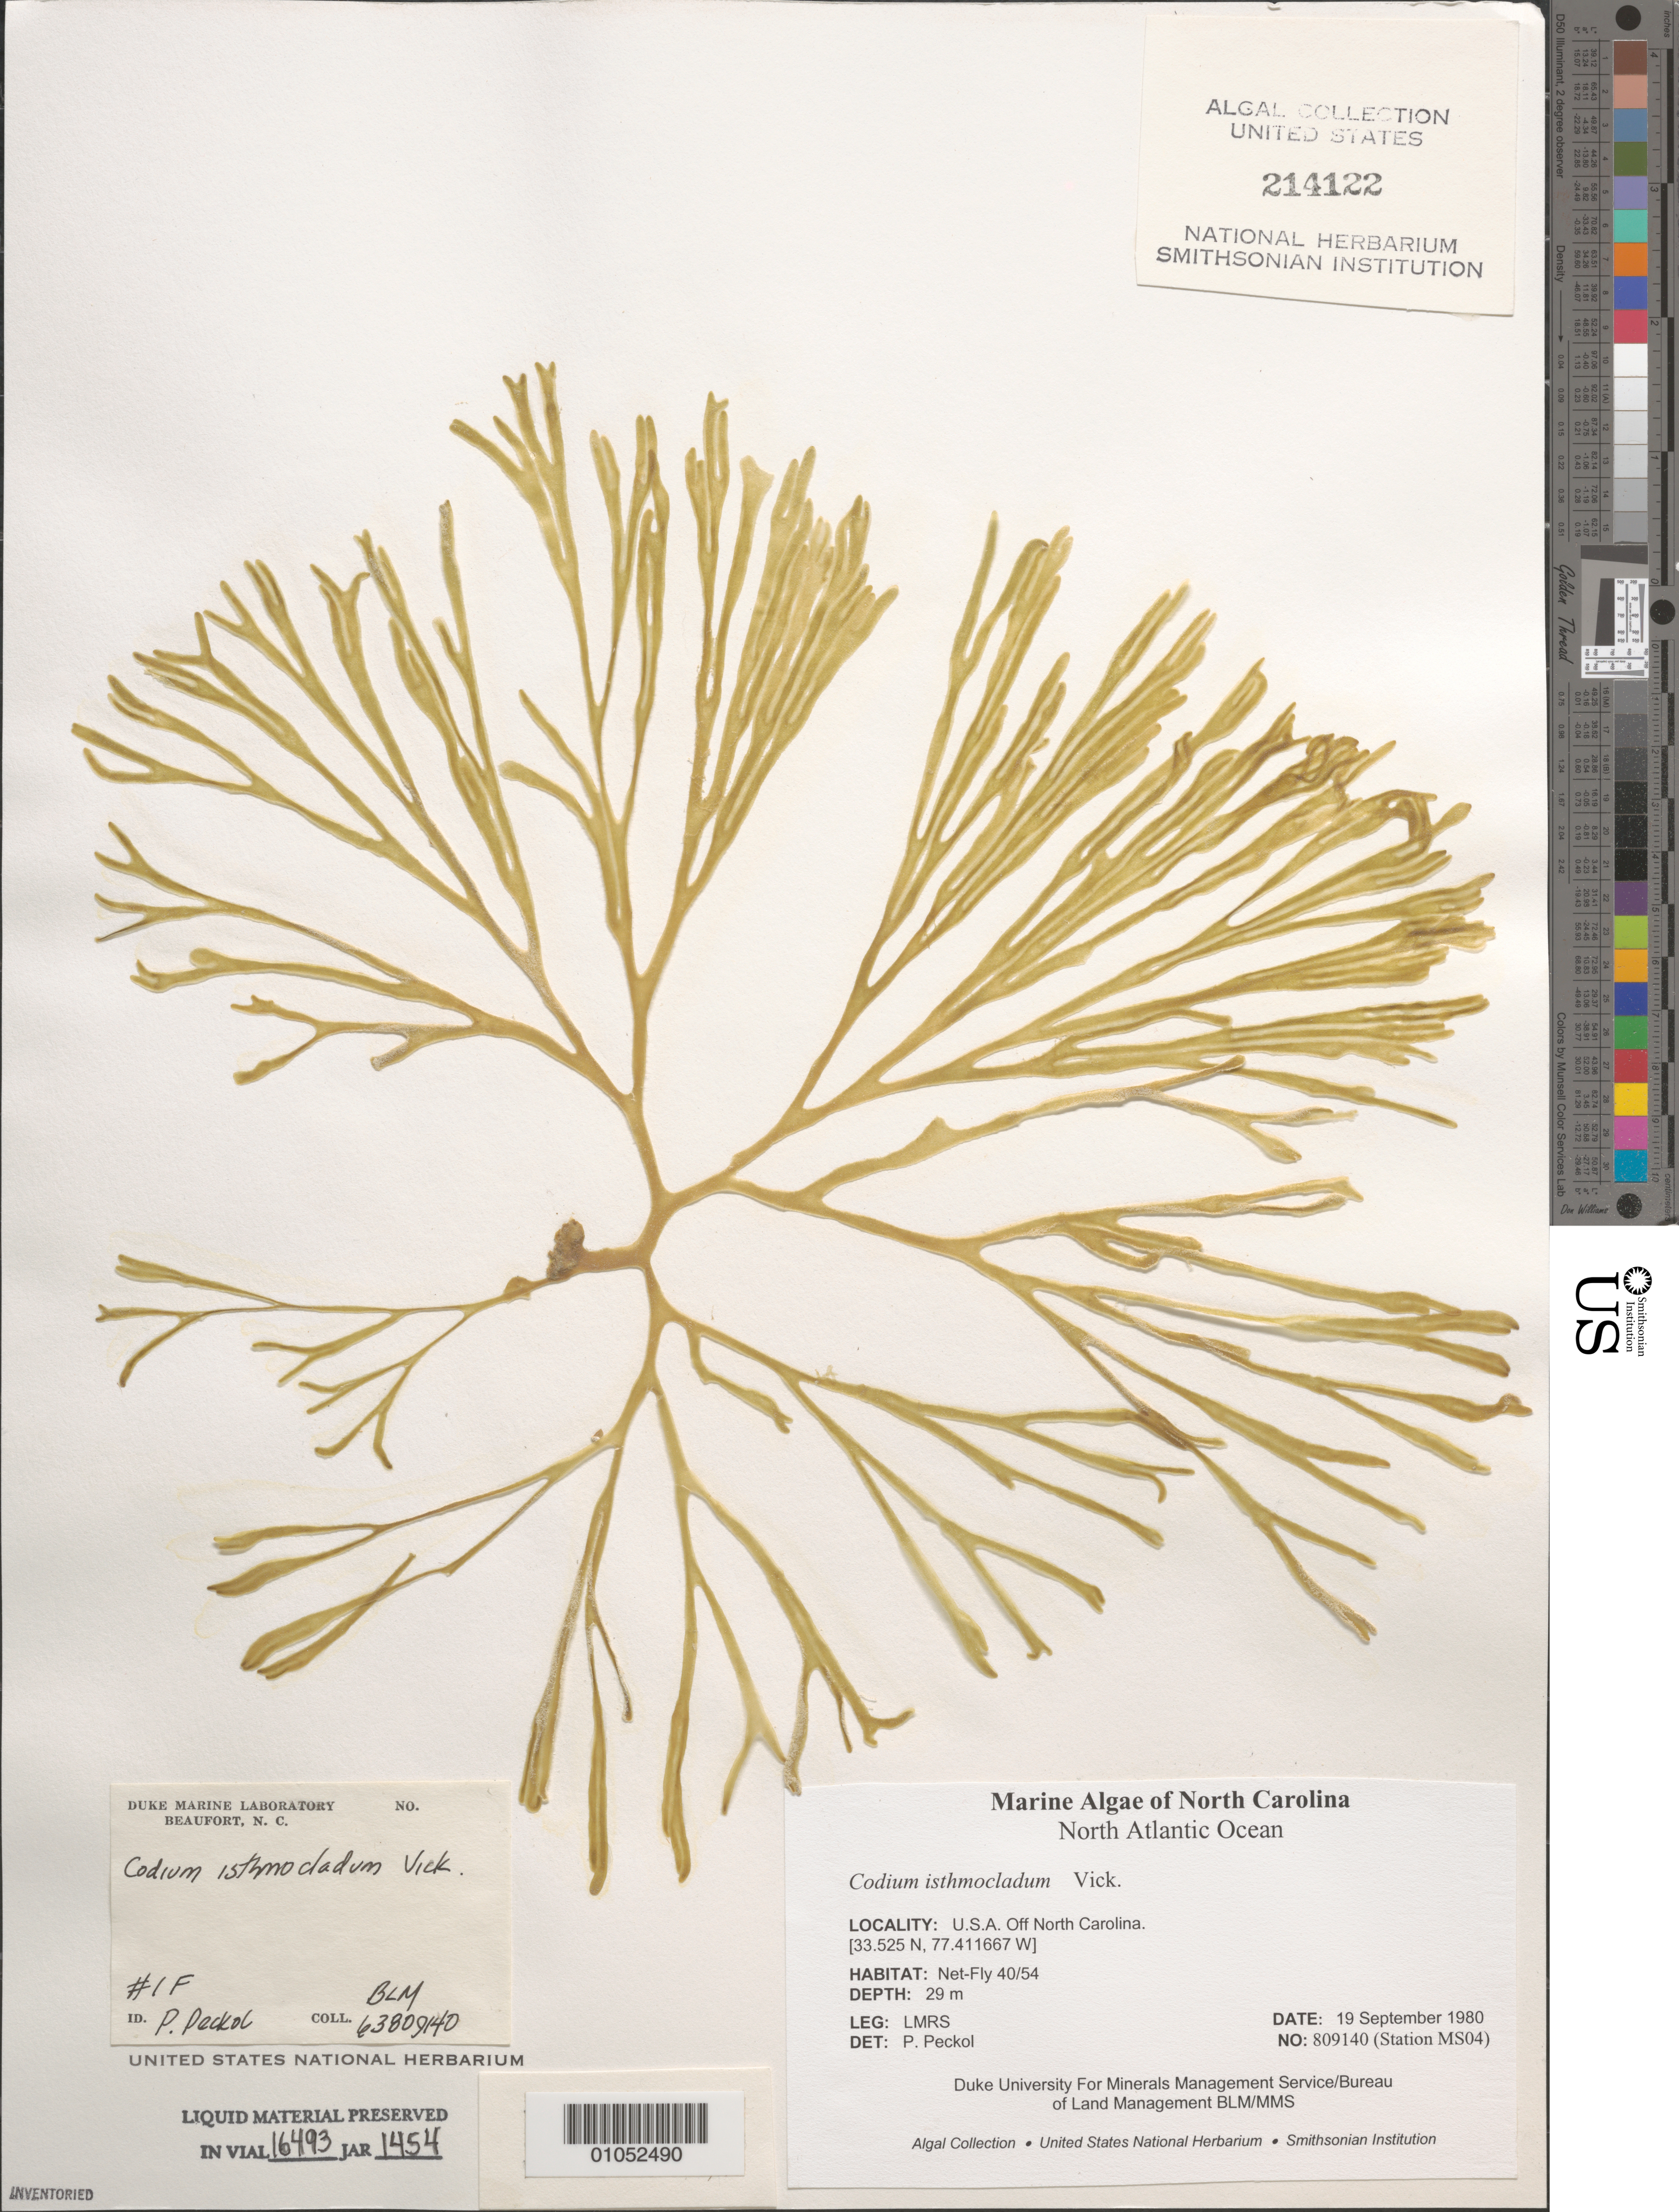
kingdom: Plantae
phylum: Chlorophyta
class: Ulvophyceae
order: Bryopsidales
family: Codiaceae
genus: Codium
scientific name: Codium isthmocladum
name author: Vickers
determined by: Peckol, P.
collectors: LMRS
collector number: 809140 (Station MS04)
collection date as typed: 19 Sep 1980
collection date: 1980-09-19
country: United States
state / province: North Carolina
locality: North Atlantic Ocean off North Carolina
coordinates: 33.525 N, 77.411667 W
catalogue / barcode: US 214122